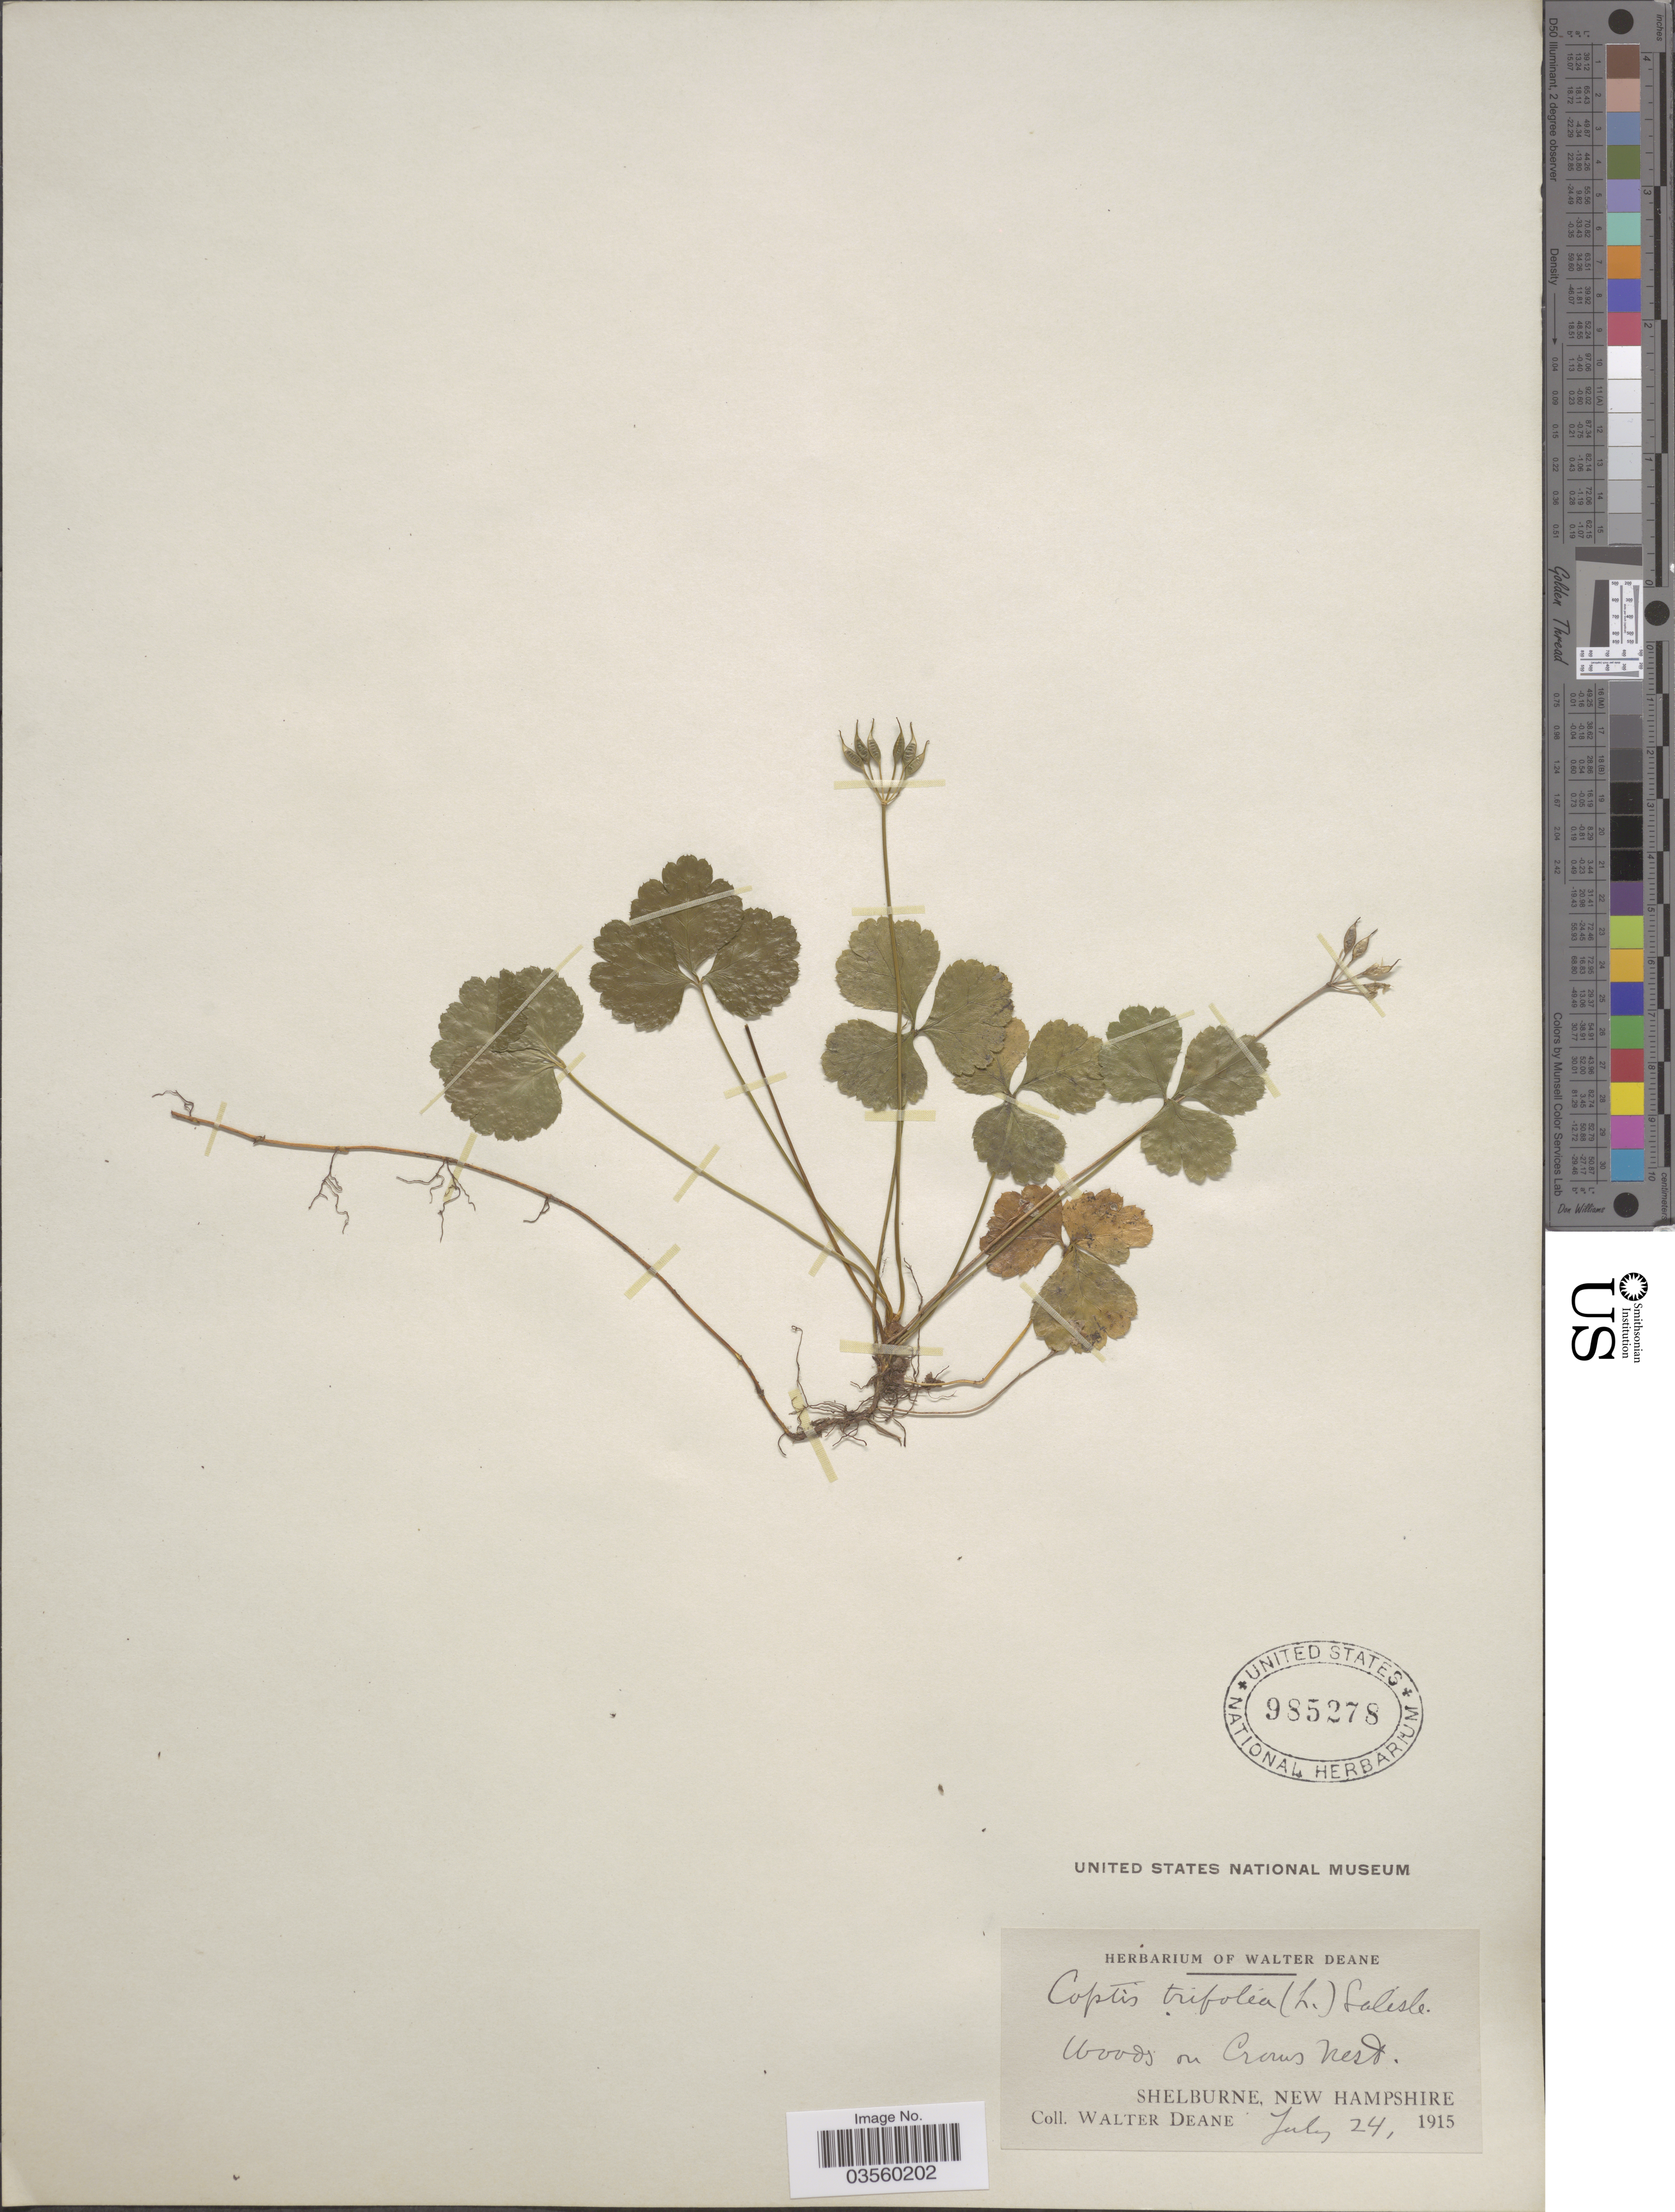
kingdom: Plantae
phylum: Tracheophyta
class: Magnoliopsida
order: Ranunculales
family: Ranunculaceae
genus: Coptis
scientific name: Coptis trifolia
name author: (L.) Salisb.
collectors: W. Deane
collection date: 1915-07-24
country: United States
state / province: New Hampshire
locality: Crows Nest. Shelburne, New Hampshire.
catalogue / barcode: US 985278